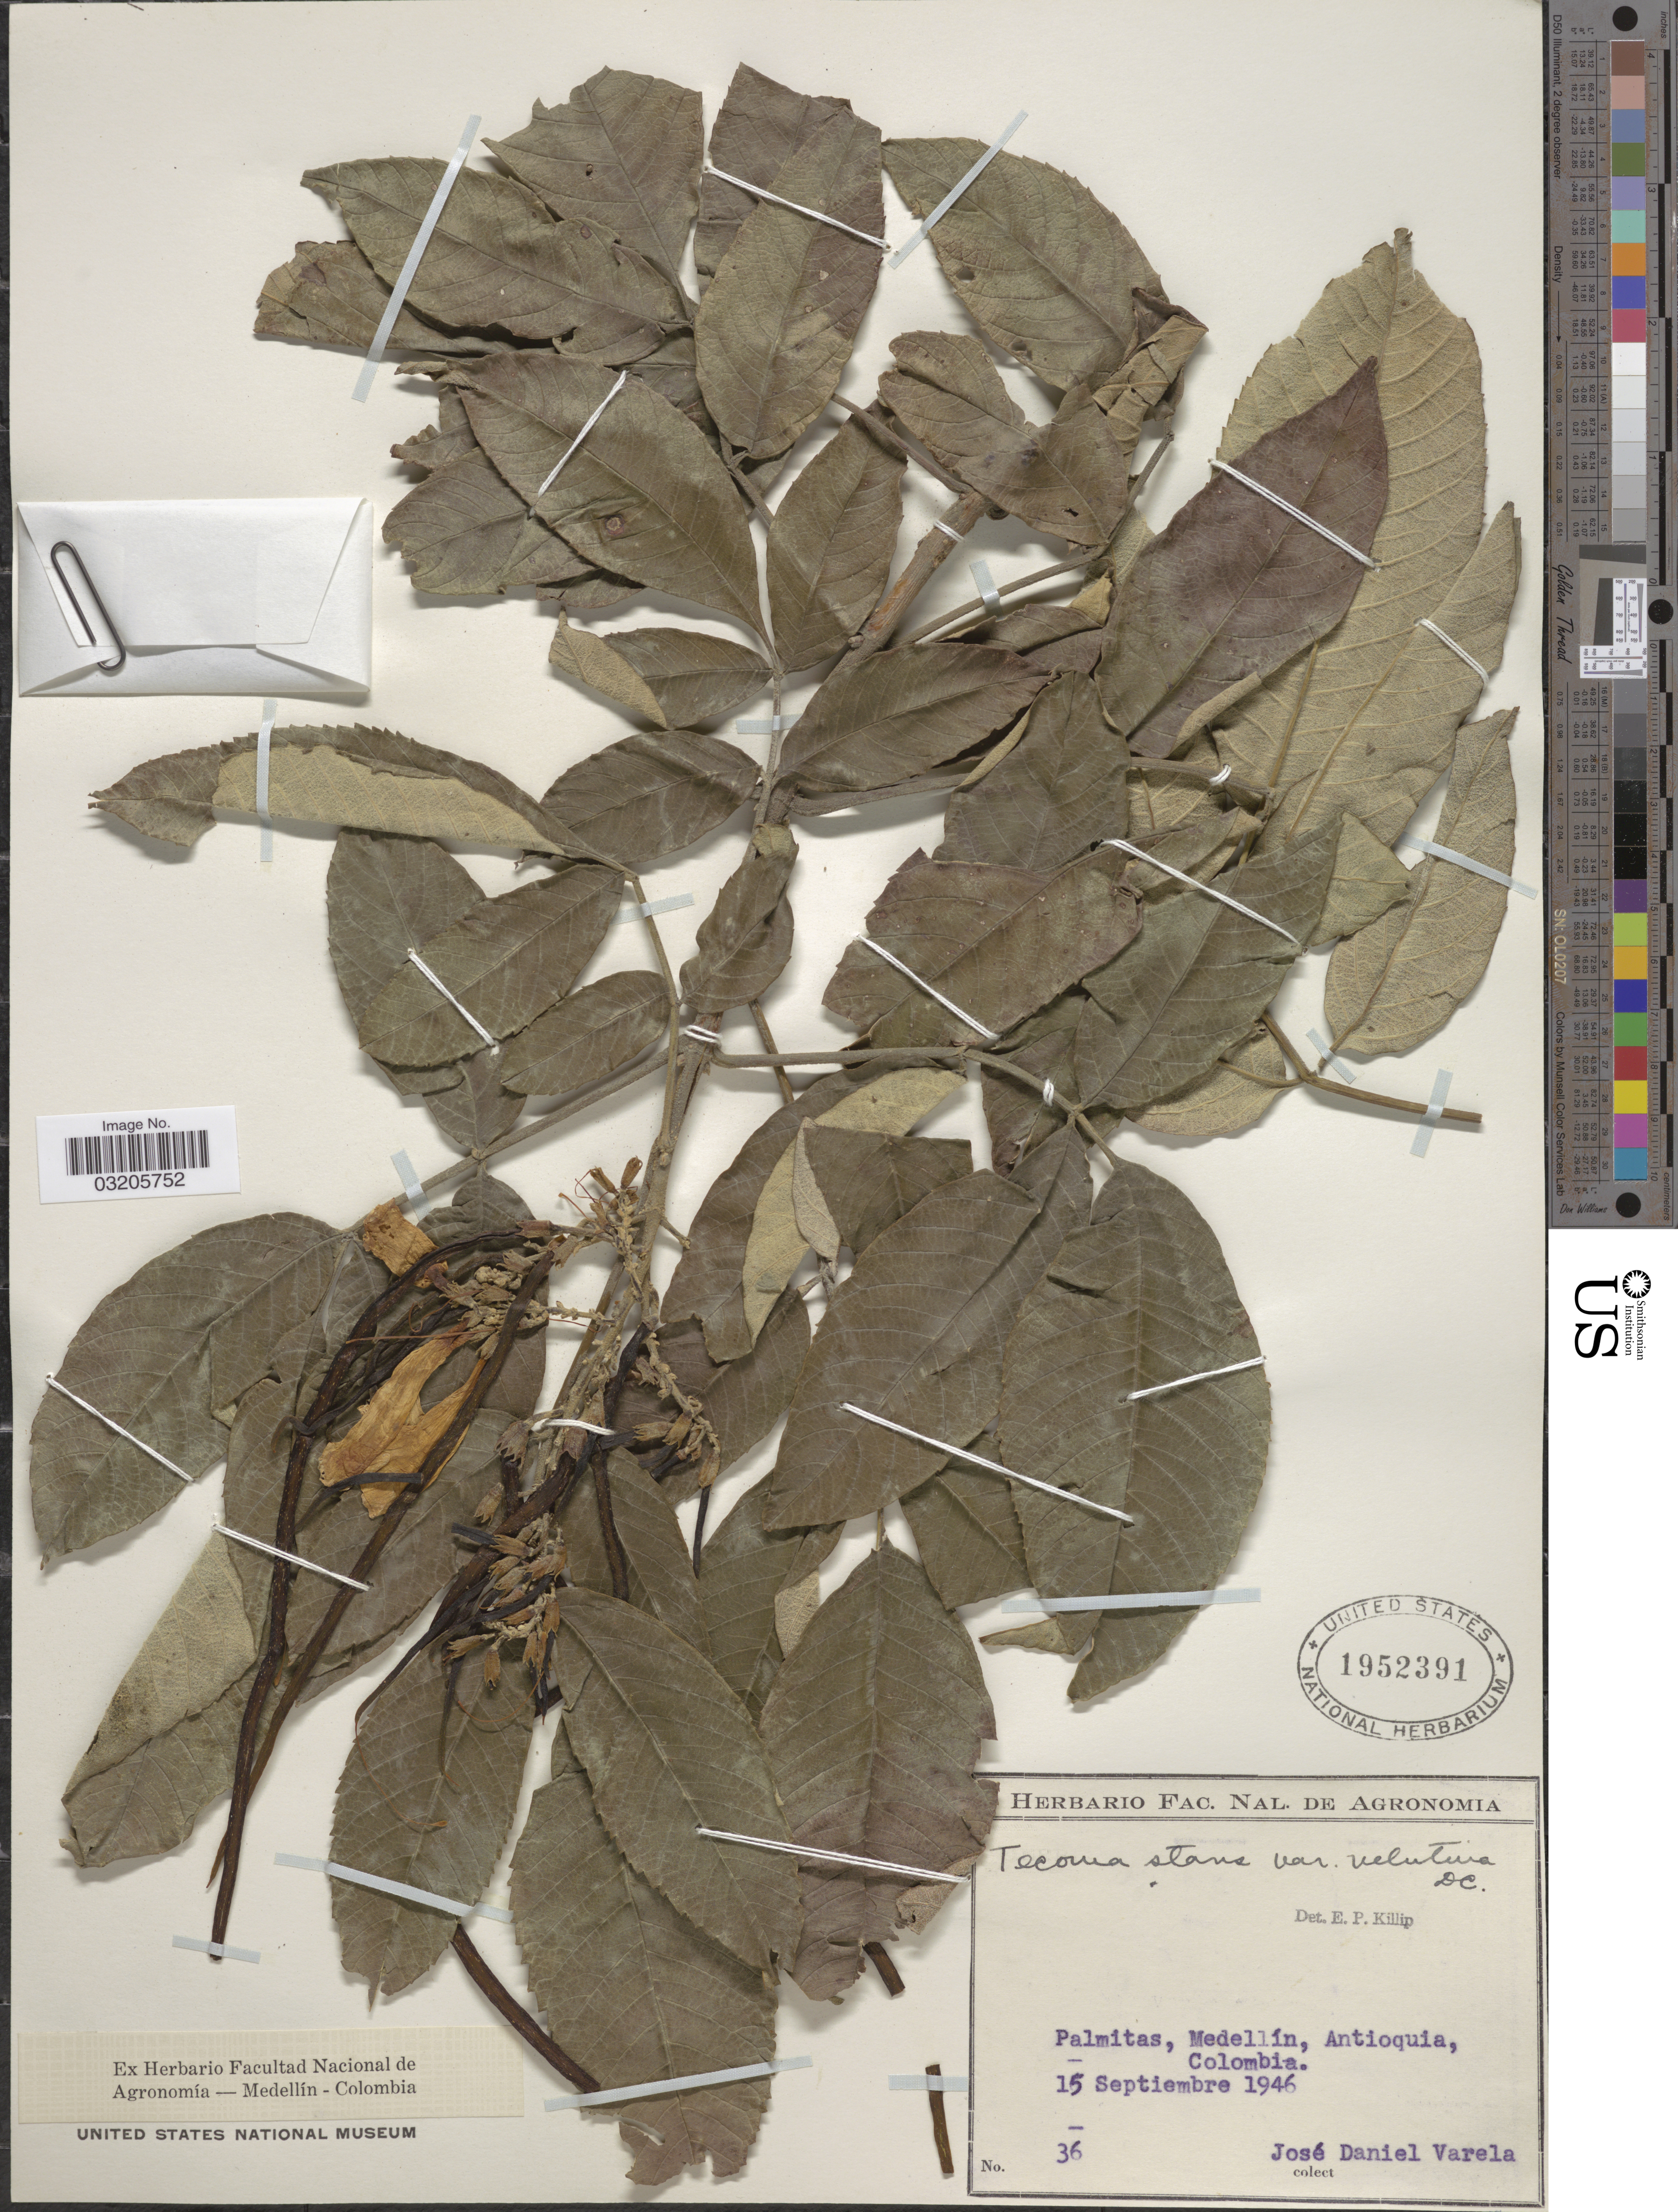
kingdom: Plantae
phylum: Tracheophyta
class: Magnoliopsida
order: Lamiales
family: Bignoniaceae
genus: Tecoma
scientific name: Tecoma stans var. velutina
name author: DC.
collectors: J. Varela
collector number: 36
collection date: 1946-09-15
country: Colombia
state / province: Antioquia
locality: Palmitas, Medellín.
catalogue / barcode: US 1952391